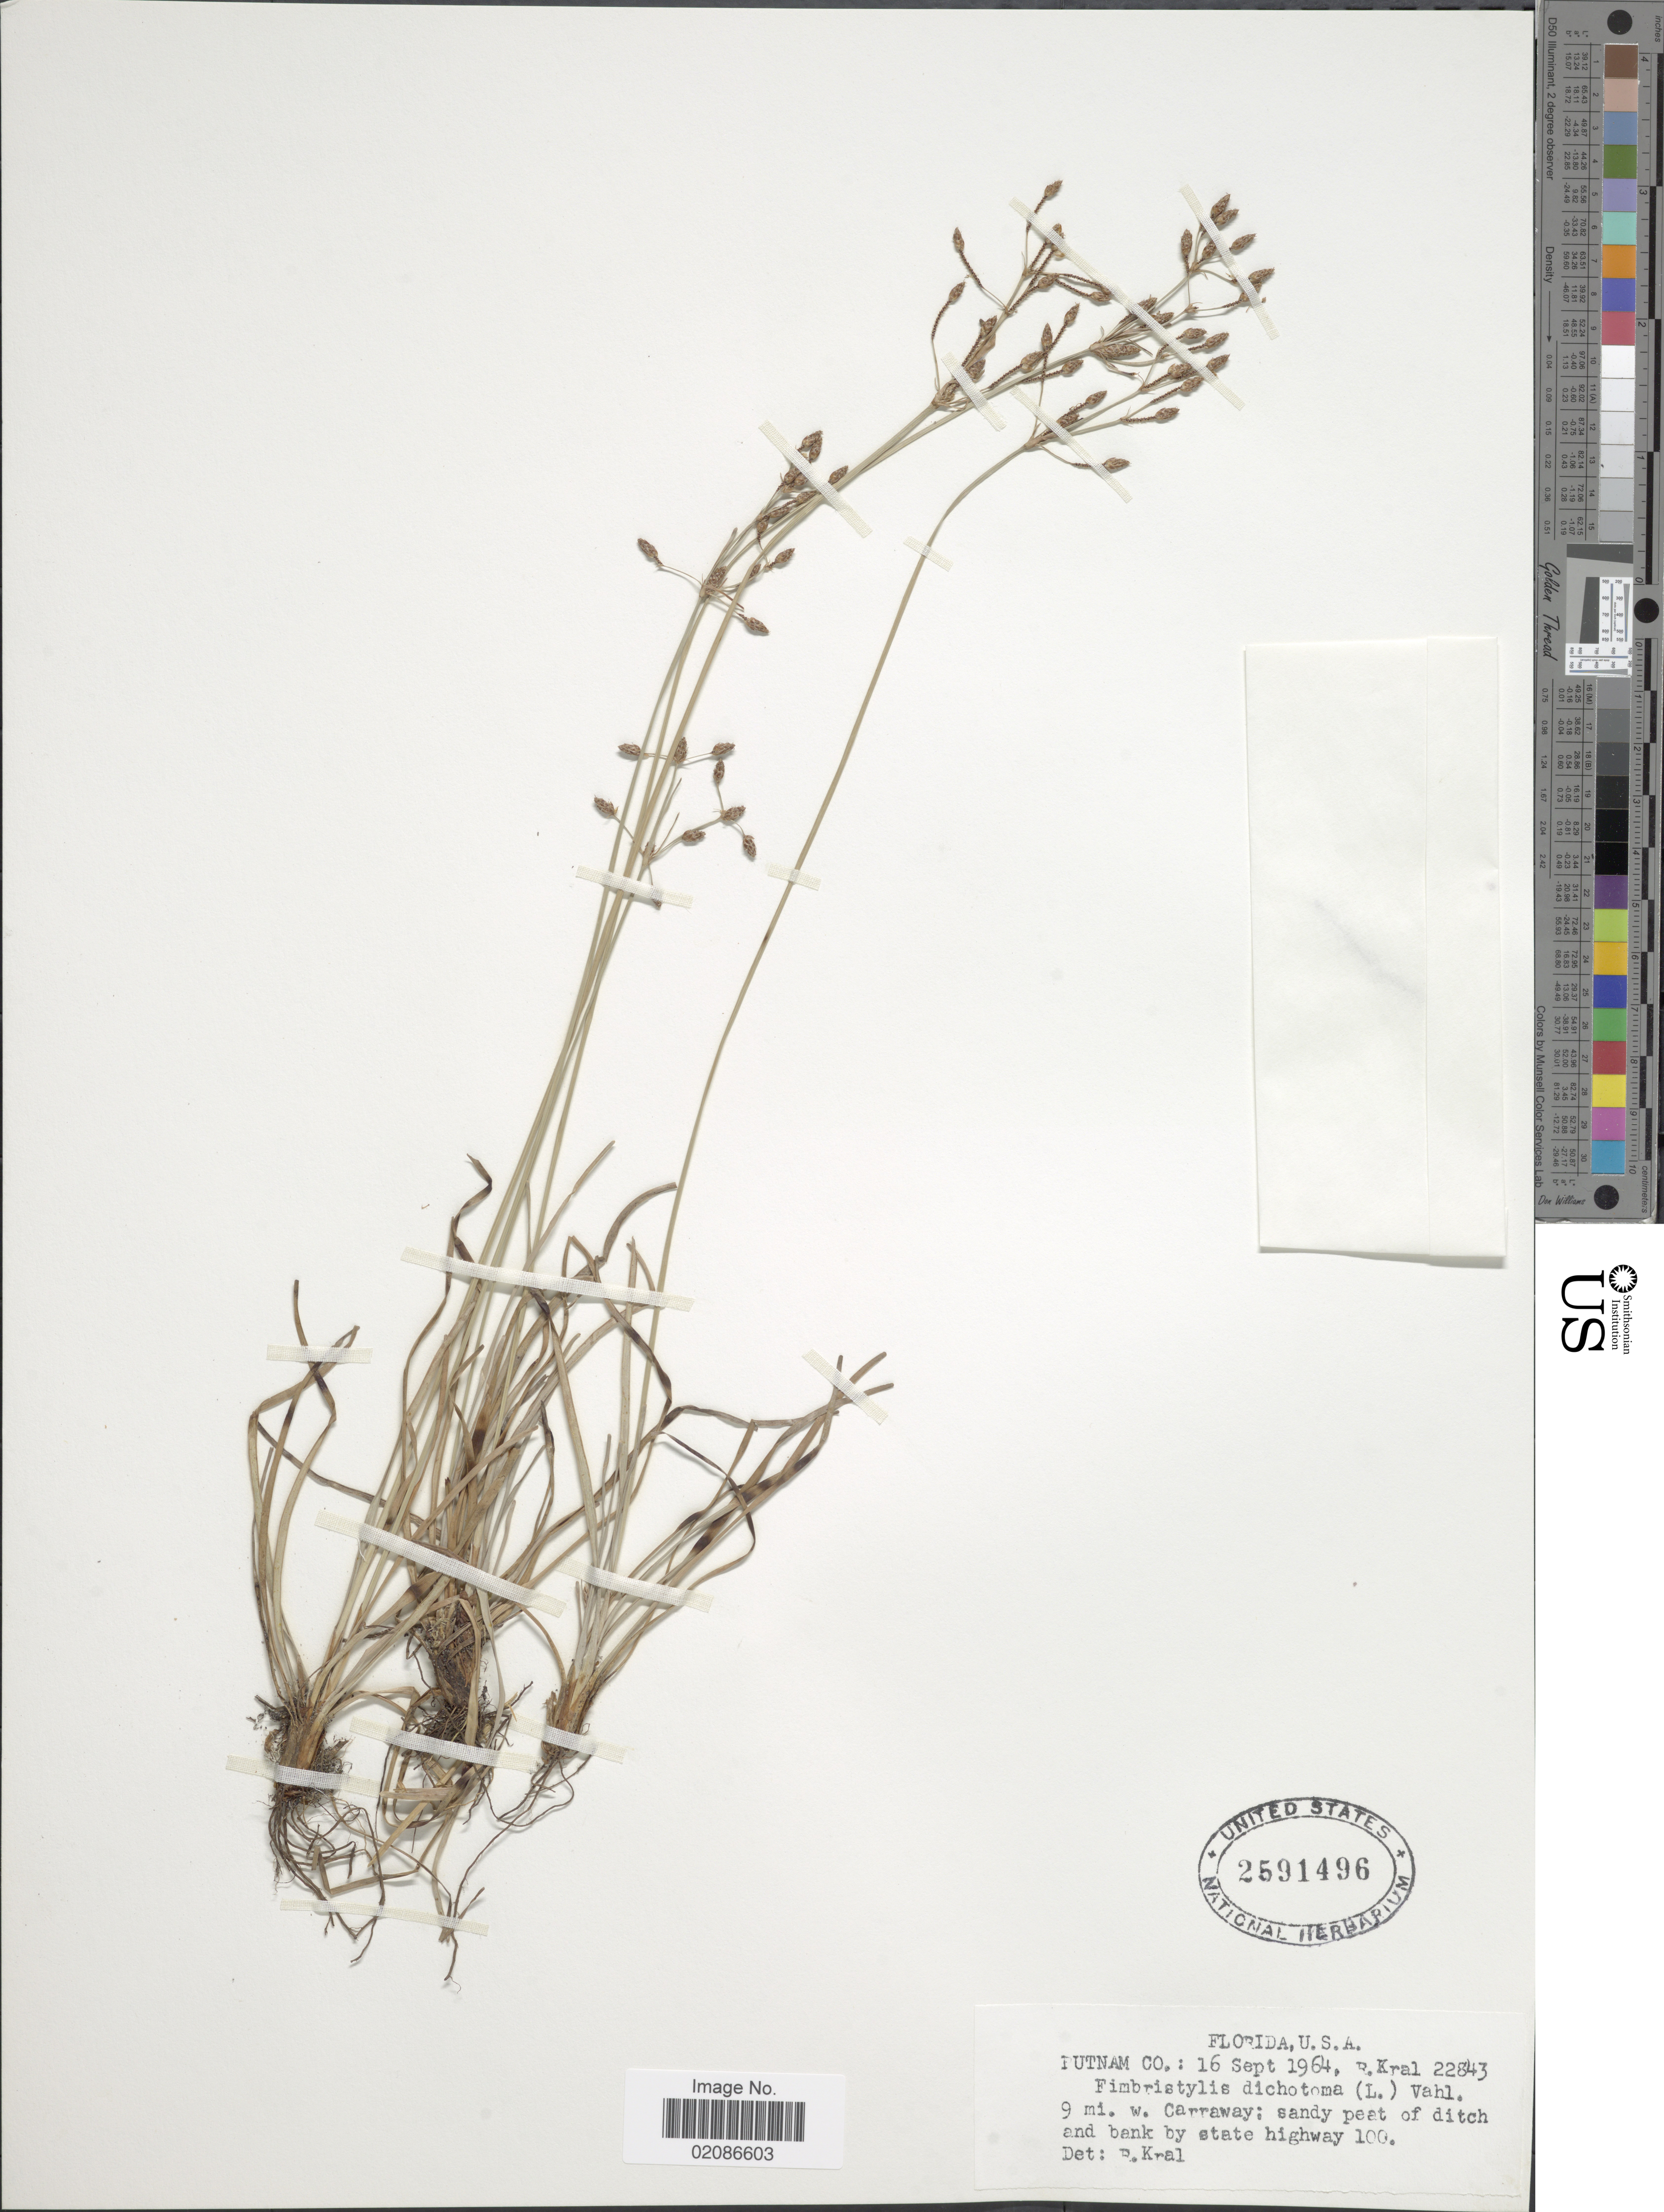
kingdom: Plantae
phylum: Tracheophyta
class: Liliopsida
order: Poales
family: Cyperaceae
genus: Fimbristylis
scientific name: Fimbristylis dichotoma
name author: (L.) Vahl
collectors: R. Kral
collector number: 22843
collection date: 1964-09-16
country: United States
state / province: Florida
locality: U.S.A. Putnam Co.: 9 mi. w. Carraway; sandy peat of ditch and bank by state highway 100.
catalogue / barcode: US 2591496